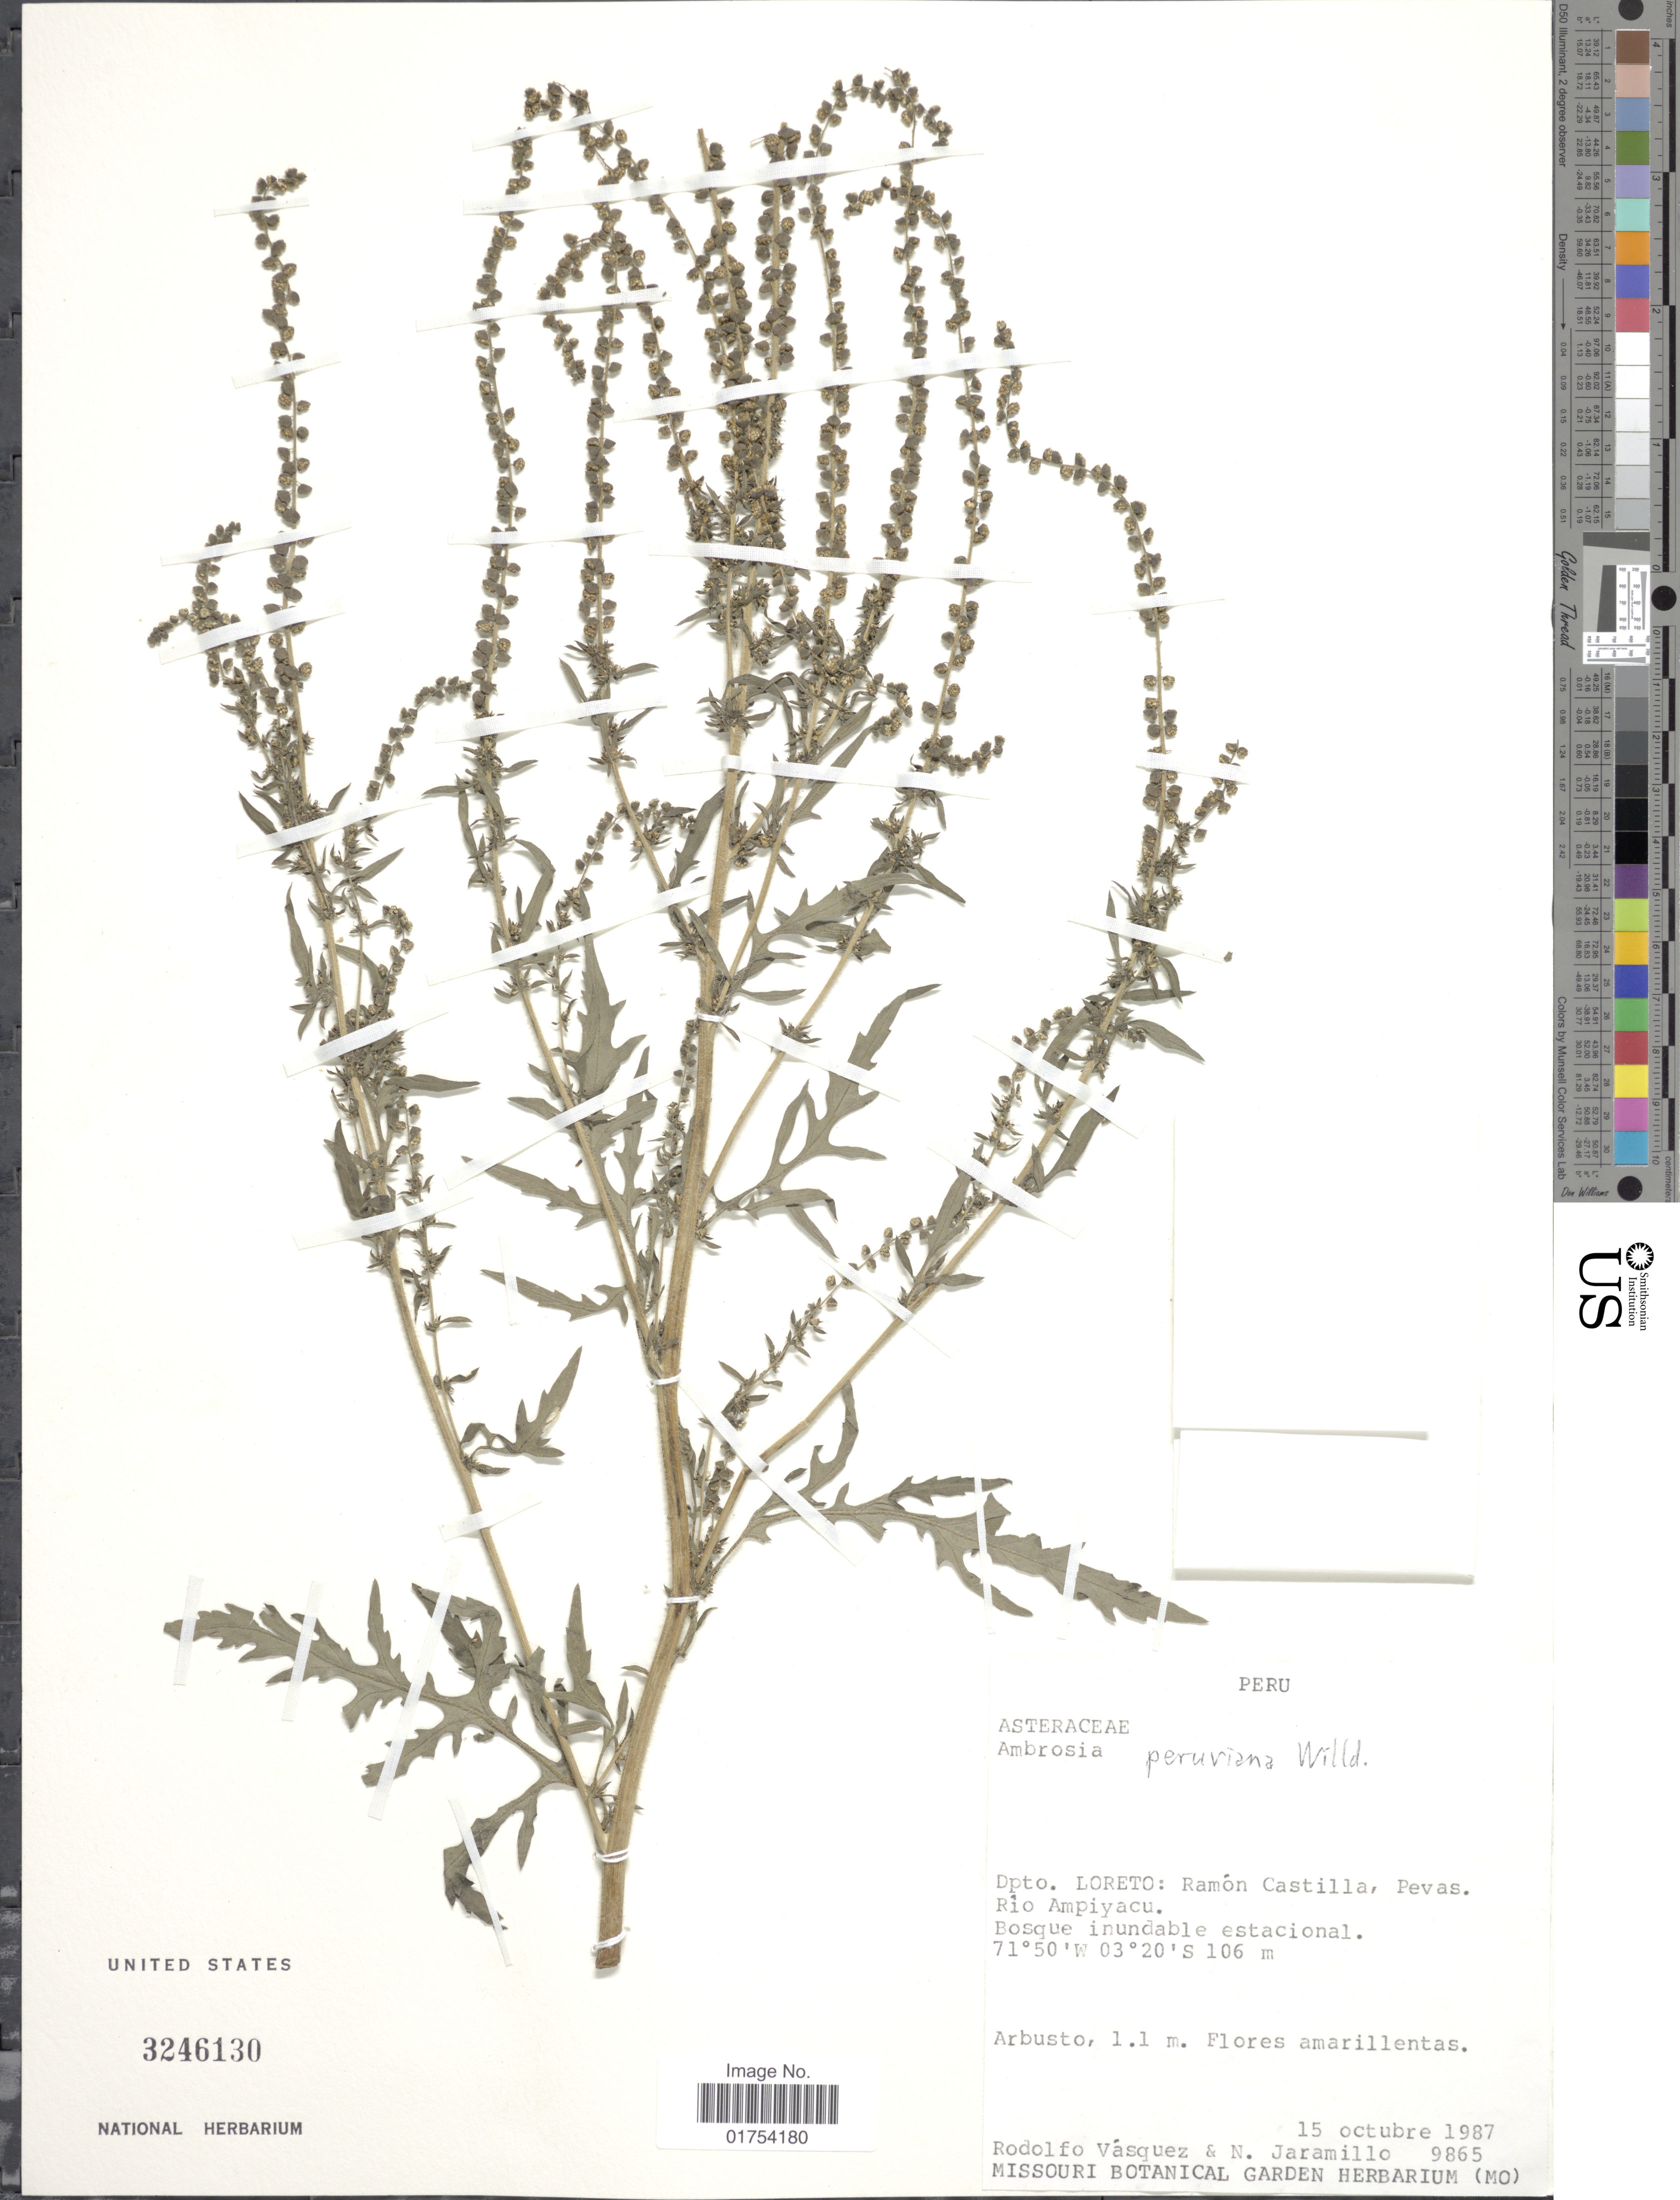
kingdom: Plantae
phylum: Tracheophyta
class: Magnoliopsida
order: Asterales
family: Asteraceae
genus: Ambrosia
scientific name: Ambrosia peruviana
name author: Willd.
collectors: R. Vásquez & N. Jaramillo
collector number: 9865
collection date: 1987-10-15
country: Peru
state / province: Loreto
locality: Ramon Castilla, Pevas. Rio Ampiyacu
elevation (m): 106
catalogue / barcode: US 3246130